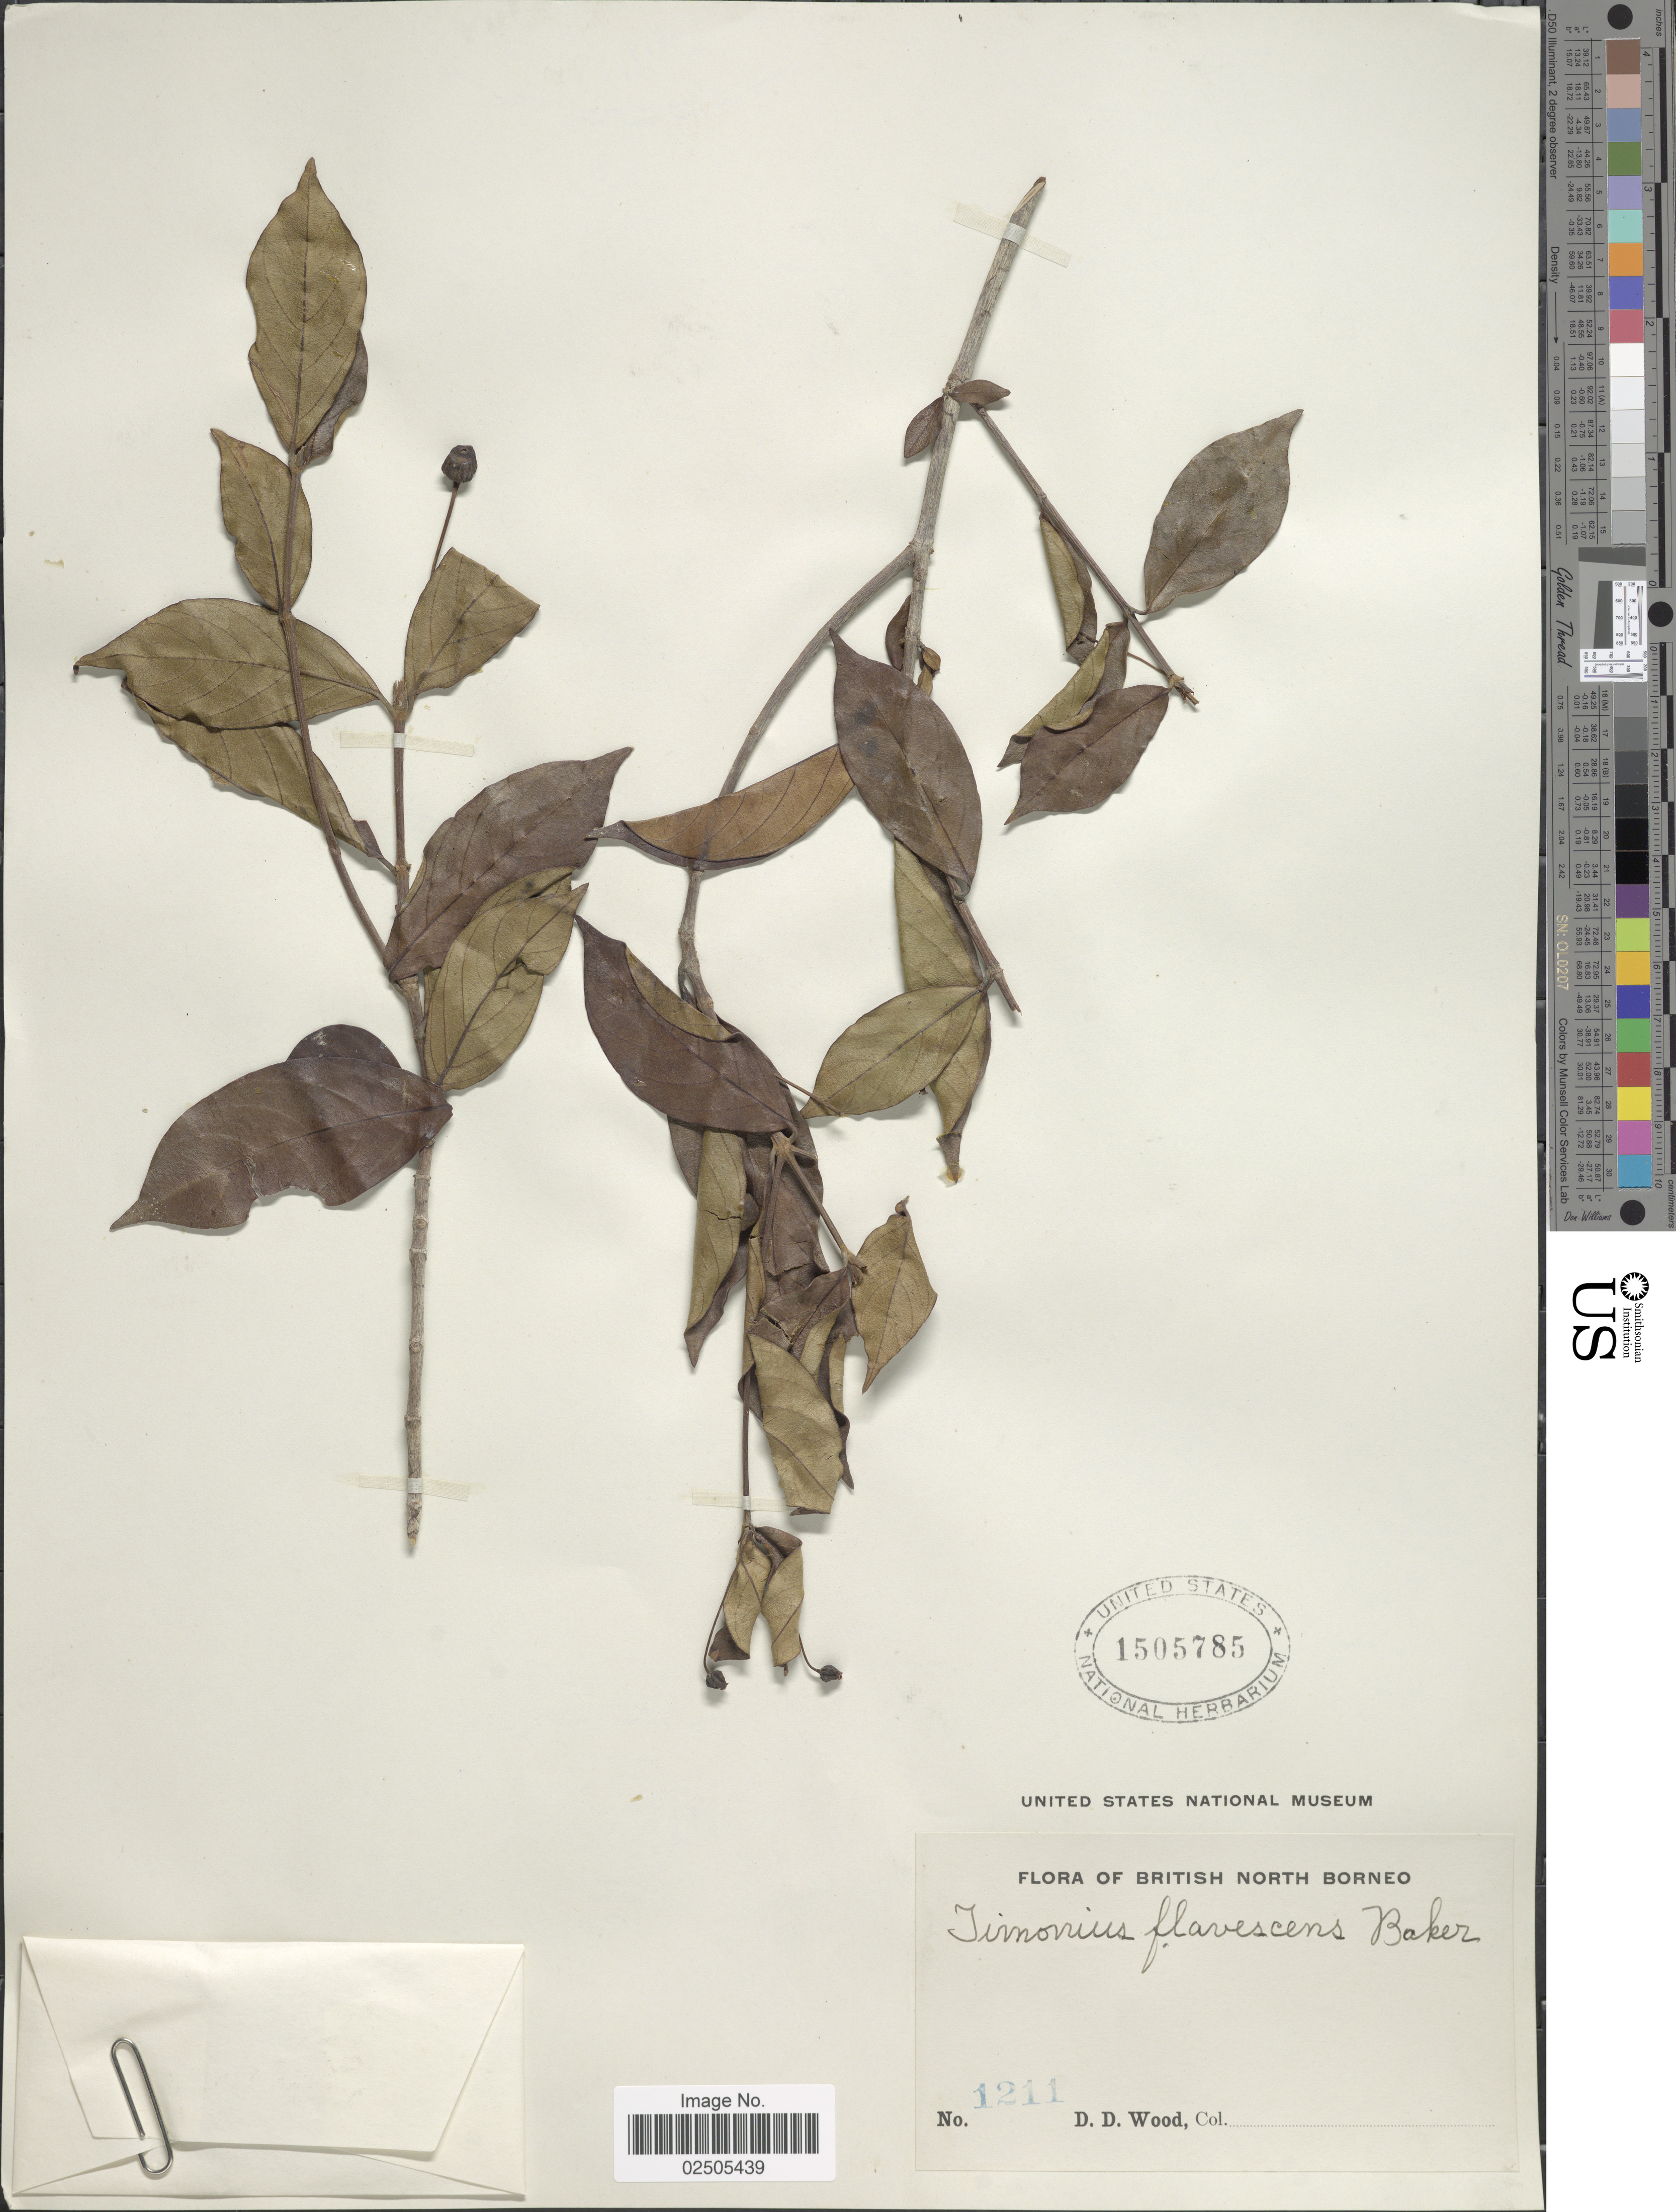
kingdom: Plantae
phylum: Tracheophyta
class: Magnoliopsida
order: Gentianales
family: Rubiaceae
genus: Timonius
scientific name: Timonius flavescens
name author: (Jack) Baker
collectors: D. Wood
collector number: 1211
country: Malaysia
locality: British North Borneo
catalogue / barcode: US 1505785